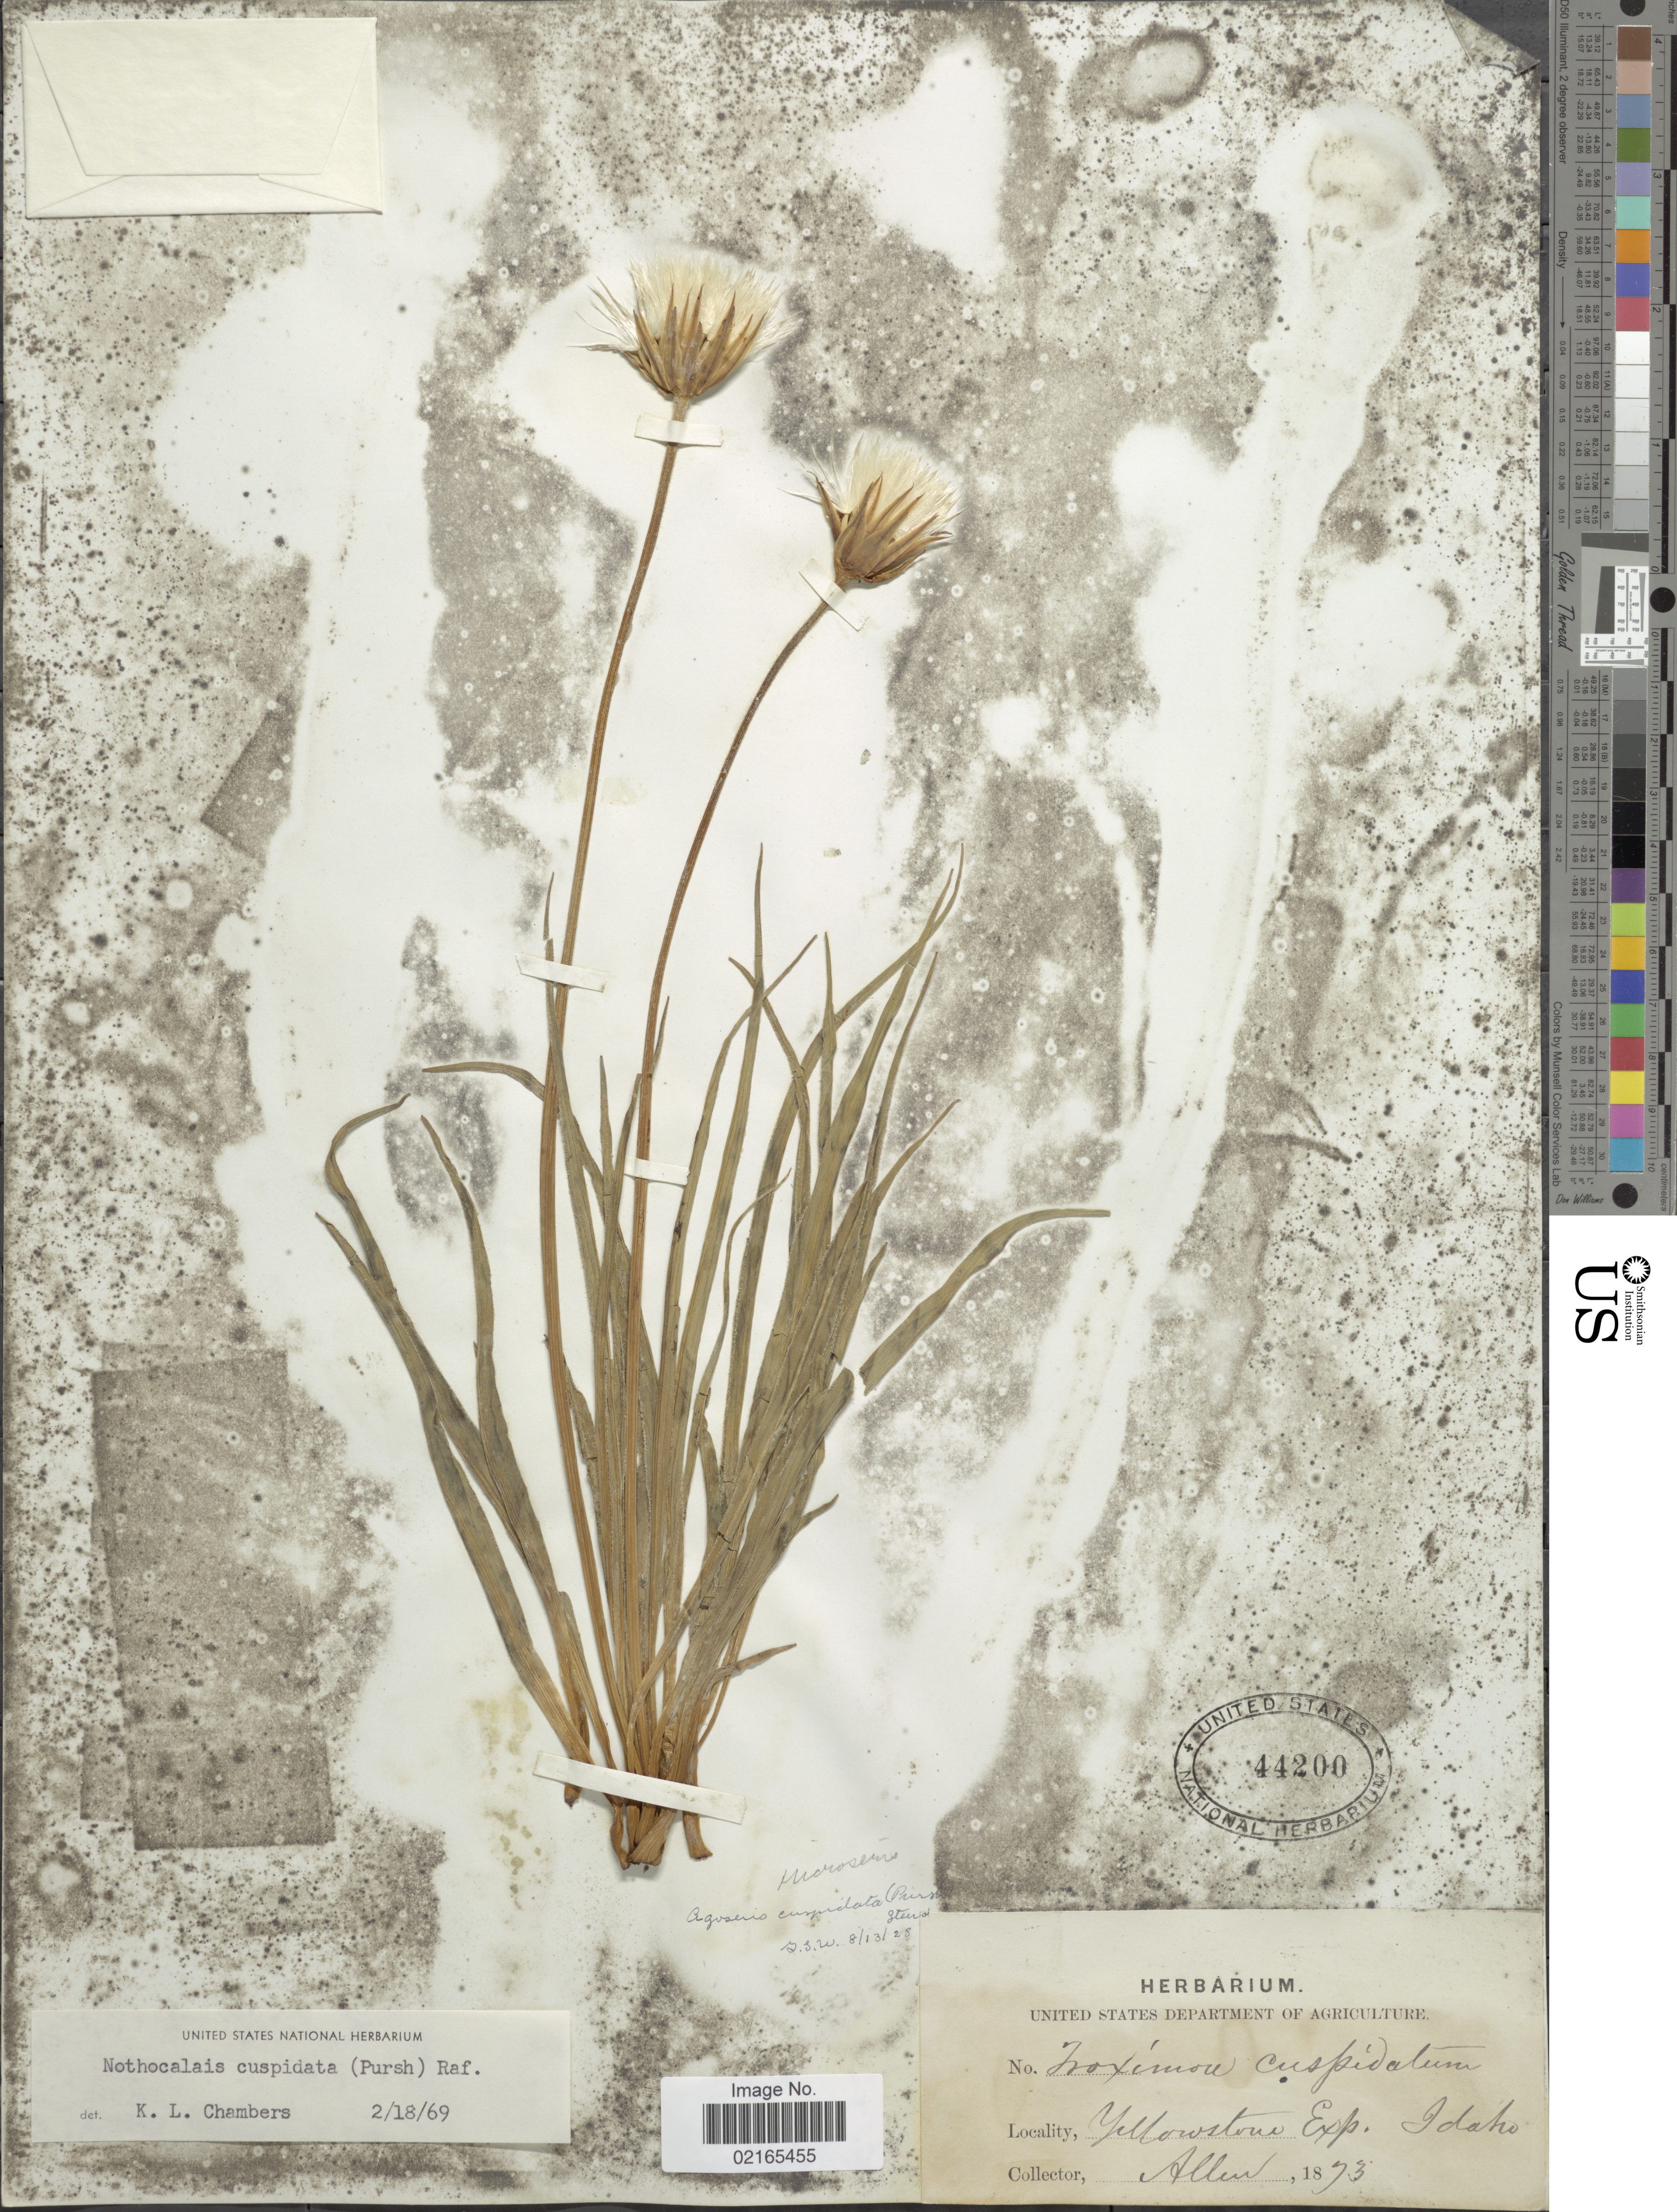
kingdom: Plantae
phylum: Tracheophyta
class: Magnoliopsida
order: Asterales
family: Asteraceae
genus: Nothocalais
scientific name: Nothocalais cuspidata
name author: (Pursh) Greene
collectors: -- Allen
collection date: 1873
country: United States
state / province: Idaho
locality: Yellowstone Exp.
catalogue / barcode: US 44200